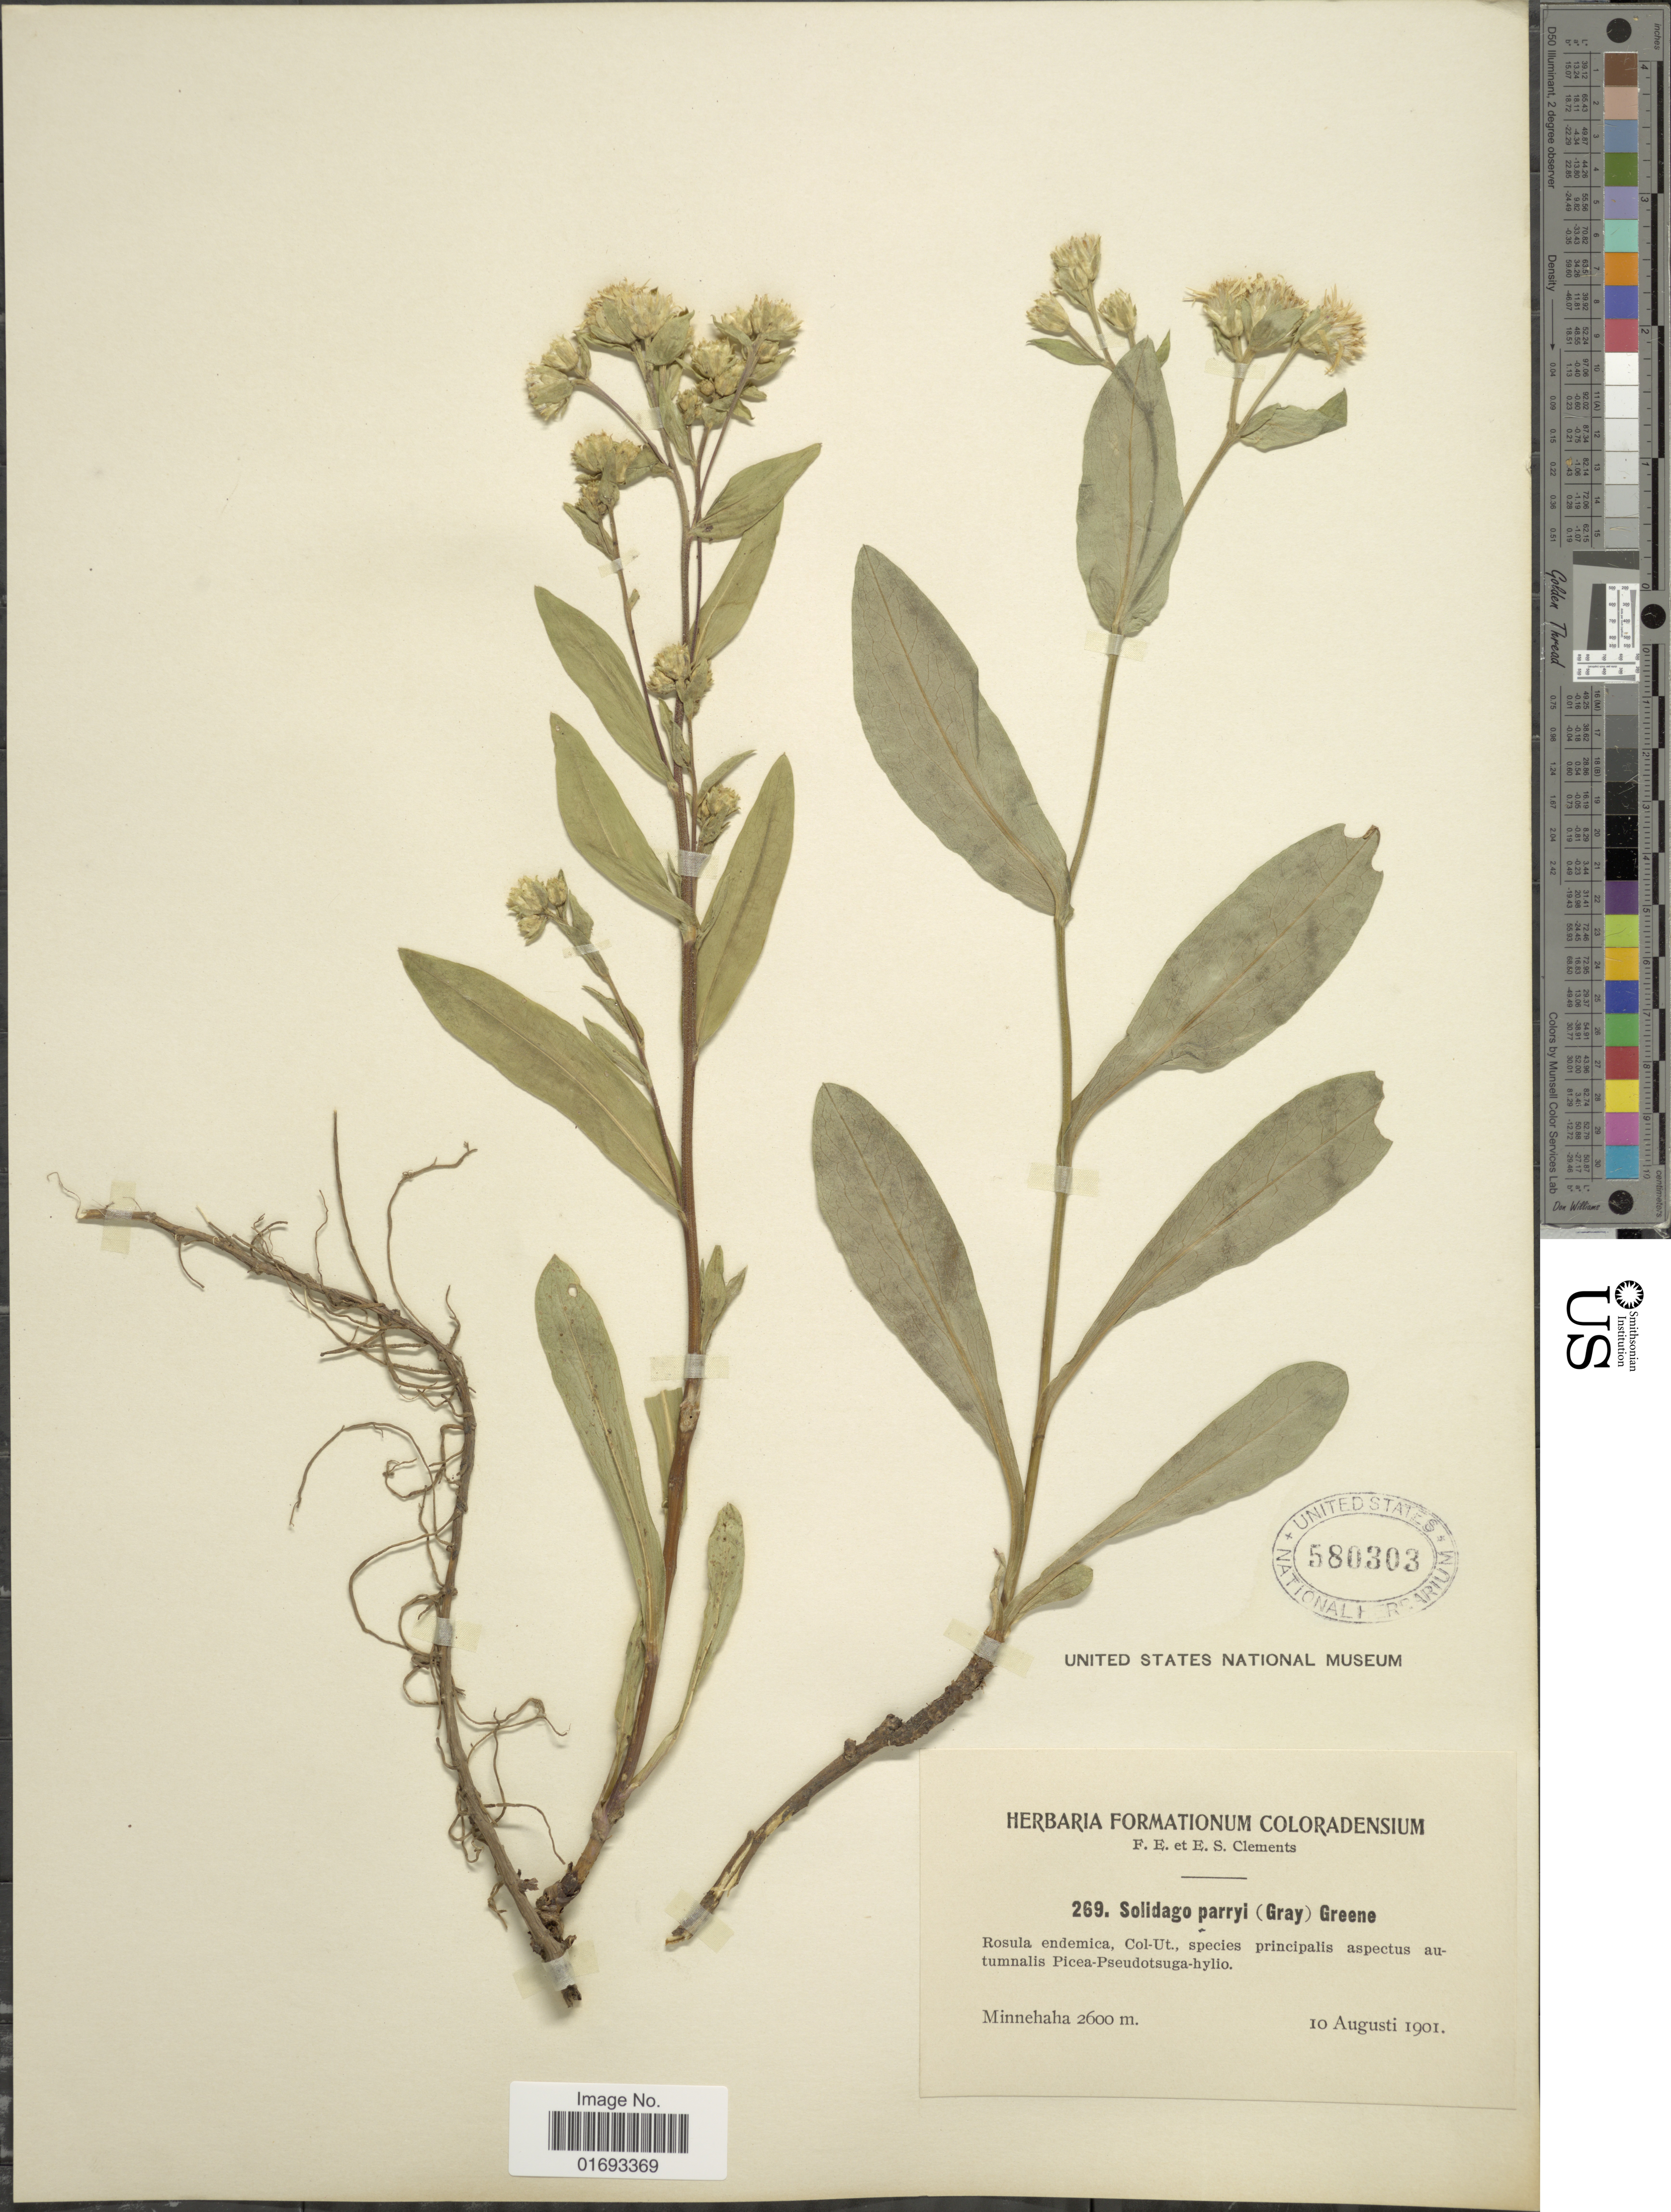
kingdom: Plantae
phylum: Tracheophyta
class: Magnoliopsida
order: Asterales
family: Asteraceae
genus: Oreochrysum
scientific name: Oreochrysum parryi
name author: (A. Gray) Rydb.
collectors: F. E. Clements & E. S. Clements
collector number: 269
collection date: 1901-08-10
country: United States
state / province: Colorado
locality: Minnehaha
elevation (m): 2600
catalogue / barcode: US 580303